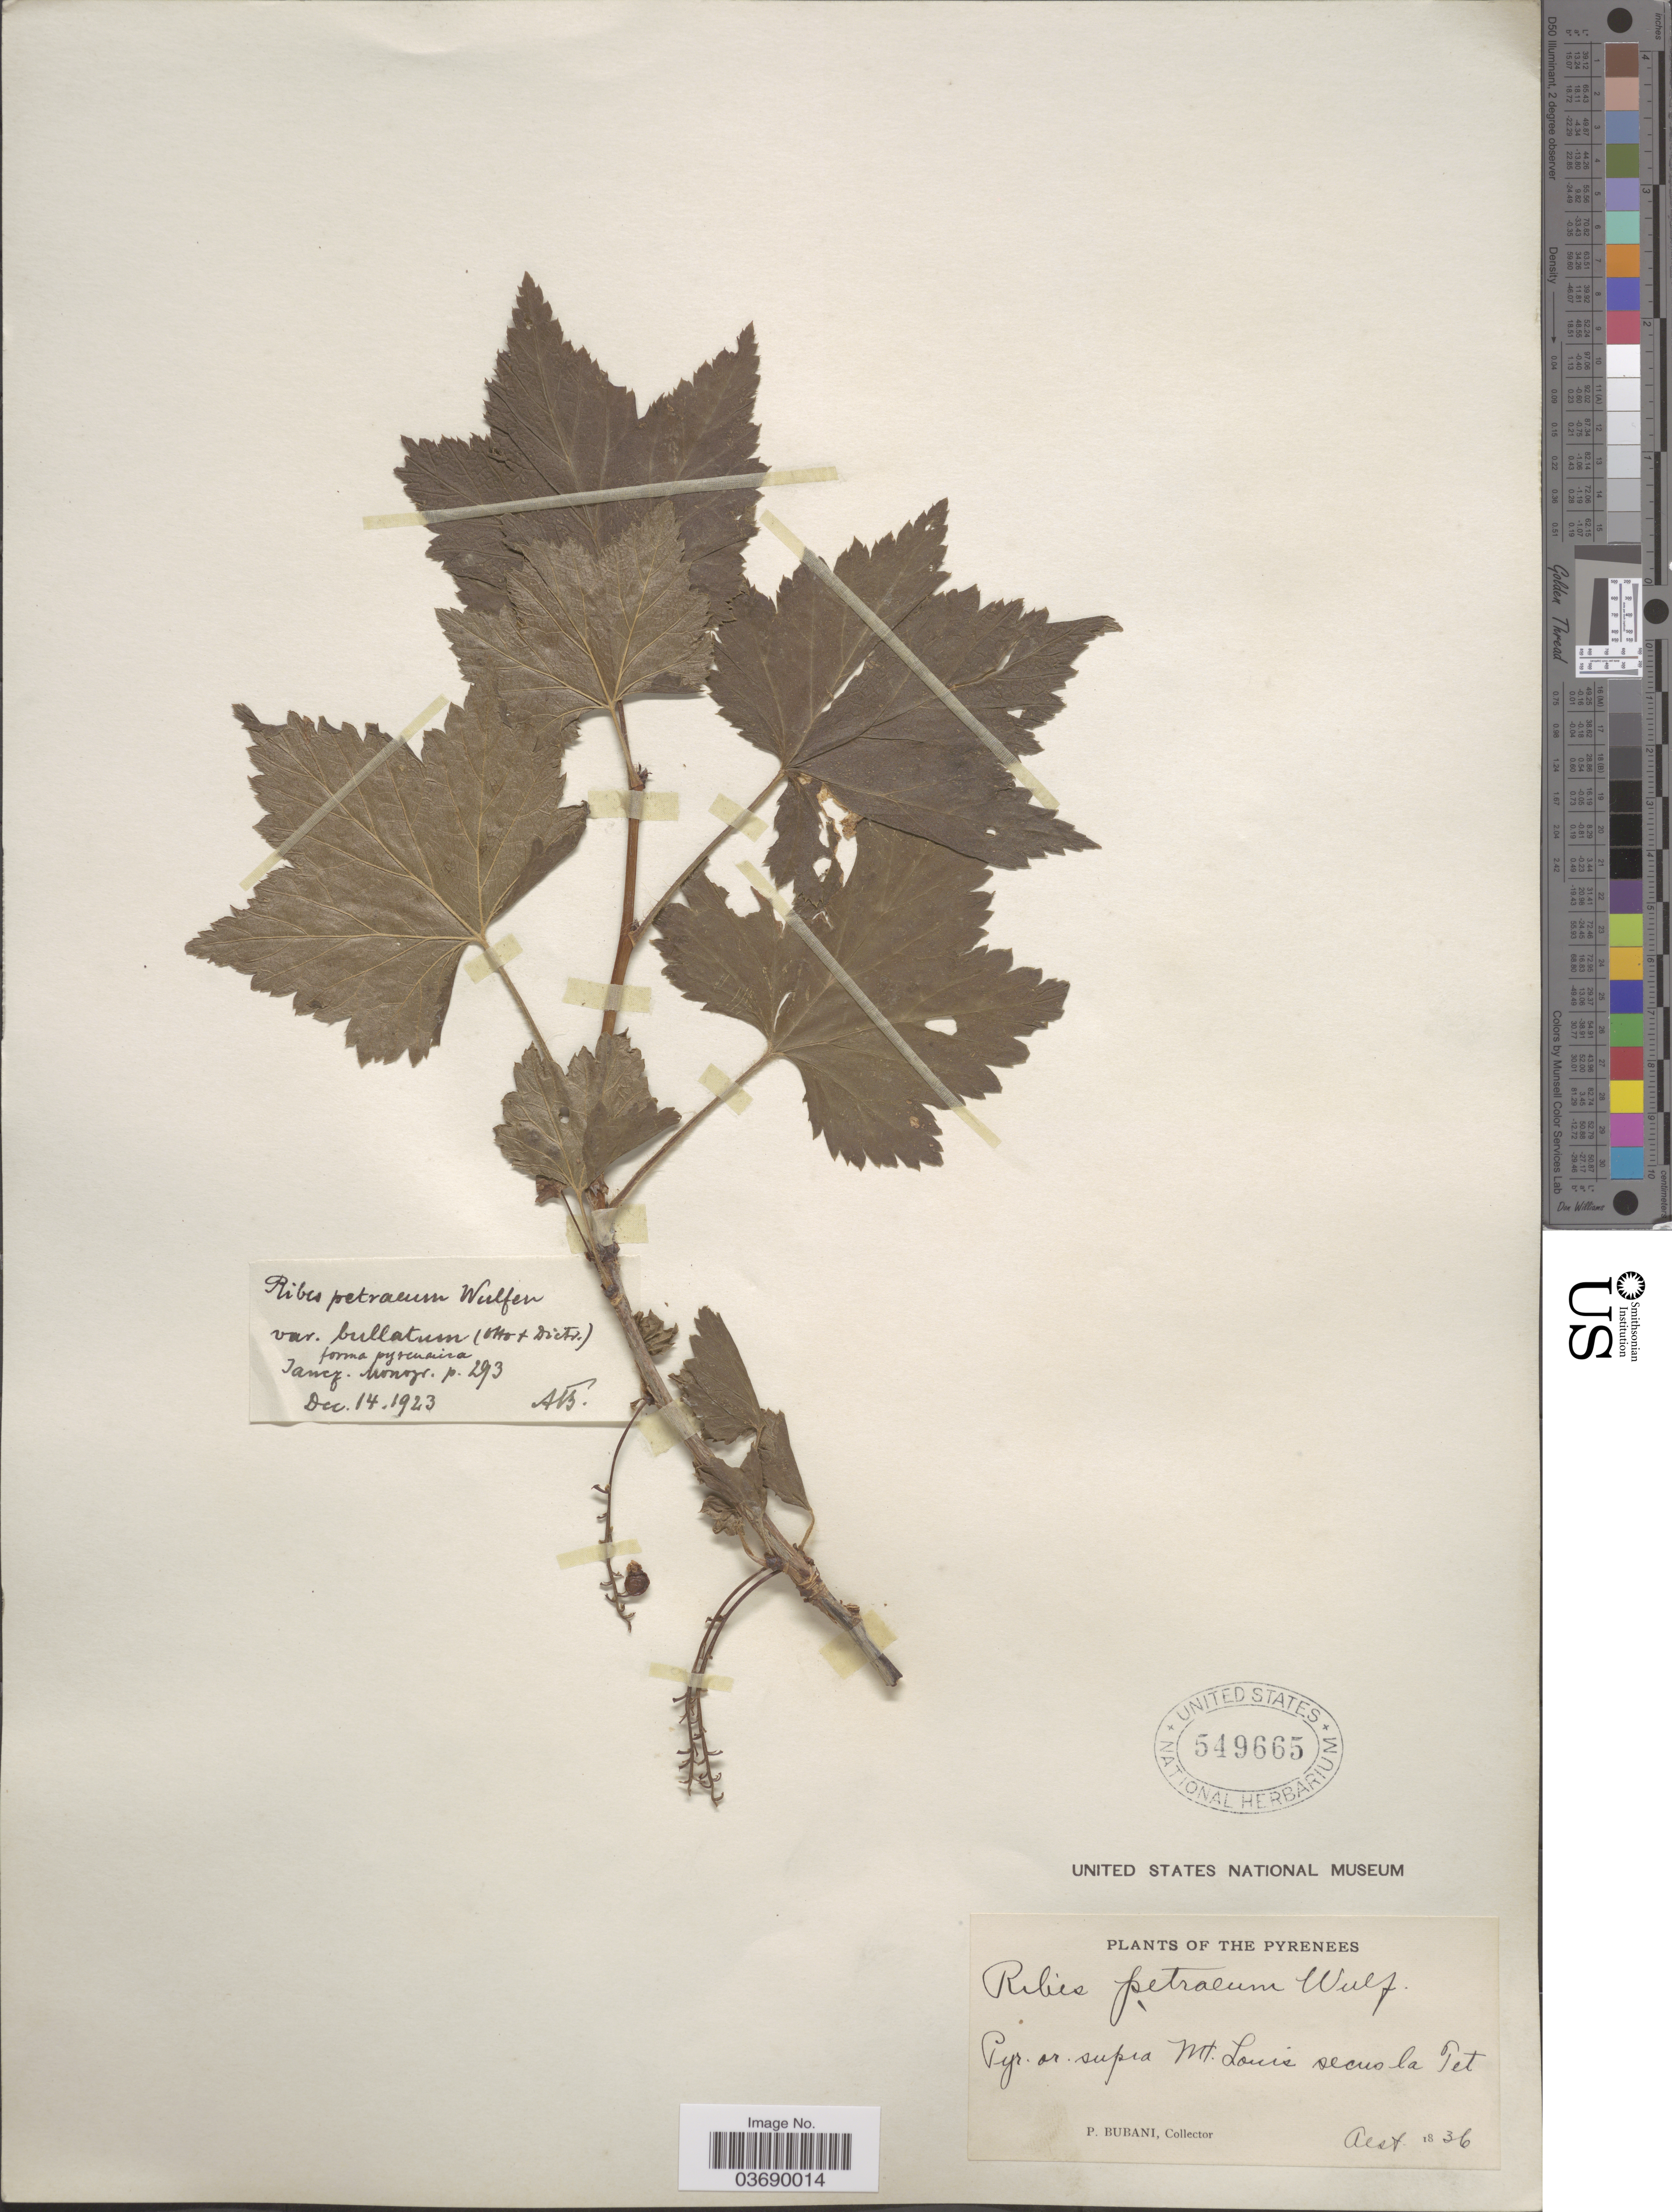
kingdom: Plantae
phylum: Tracheophyta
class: Magnoliopsida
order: Saxifragales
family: Grossulariaceae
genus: Ribes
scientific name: Ribes petraeum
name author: Wulfen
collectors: P. Bubani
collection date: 1836-08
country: France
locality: The Pyrenees. Pyr. or. supra Mt. Louis secus la Tet.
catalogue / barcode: US 549665